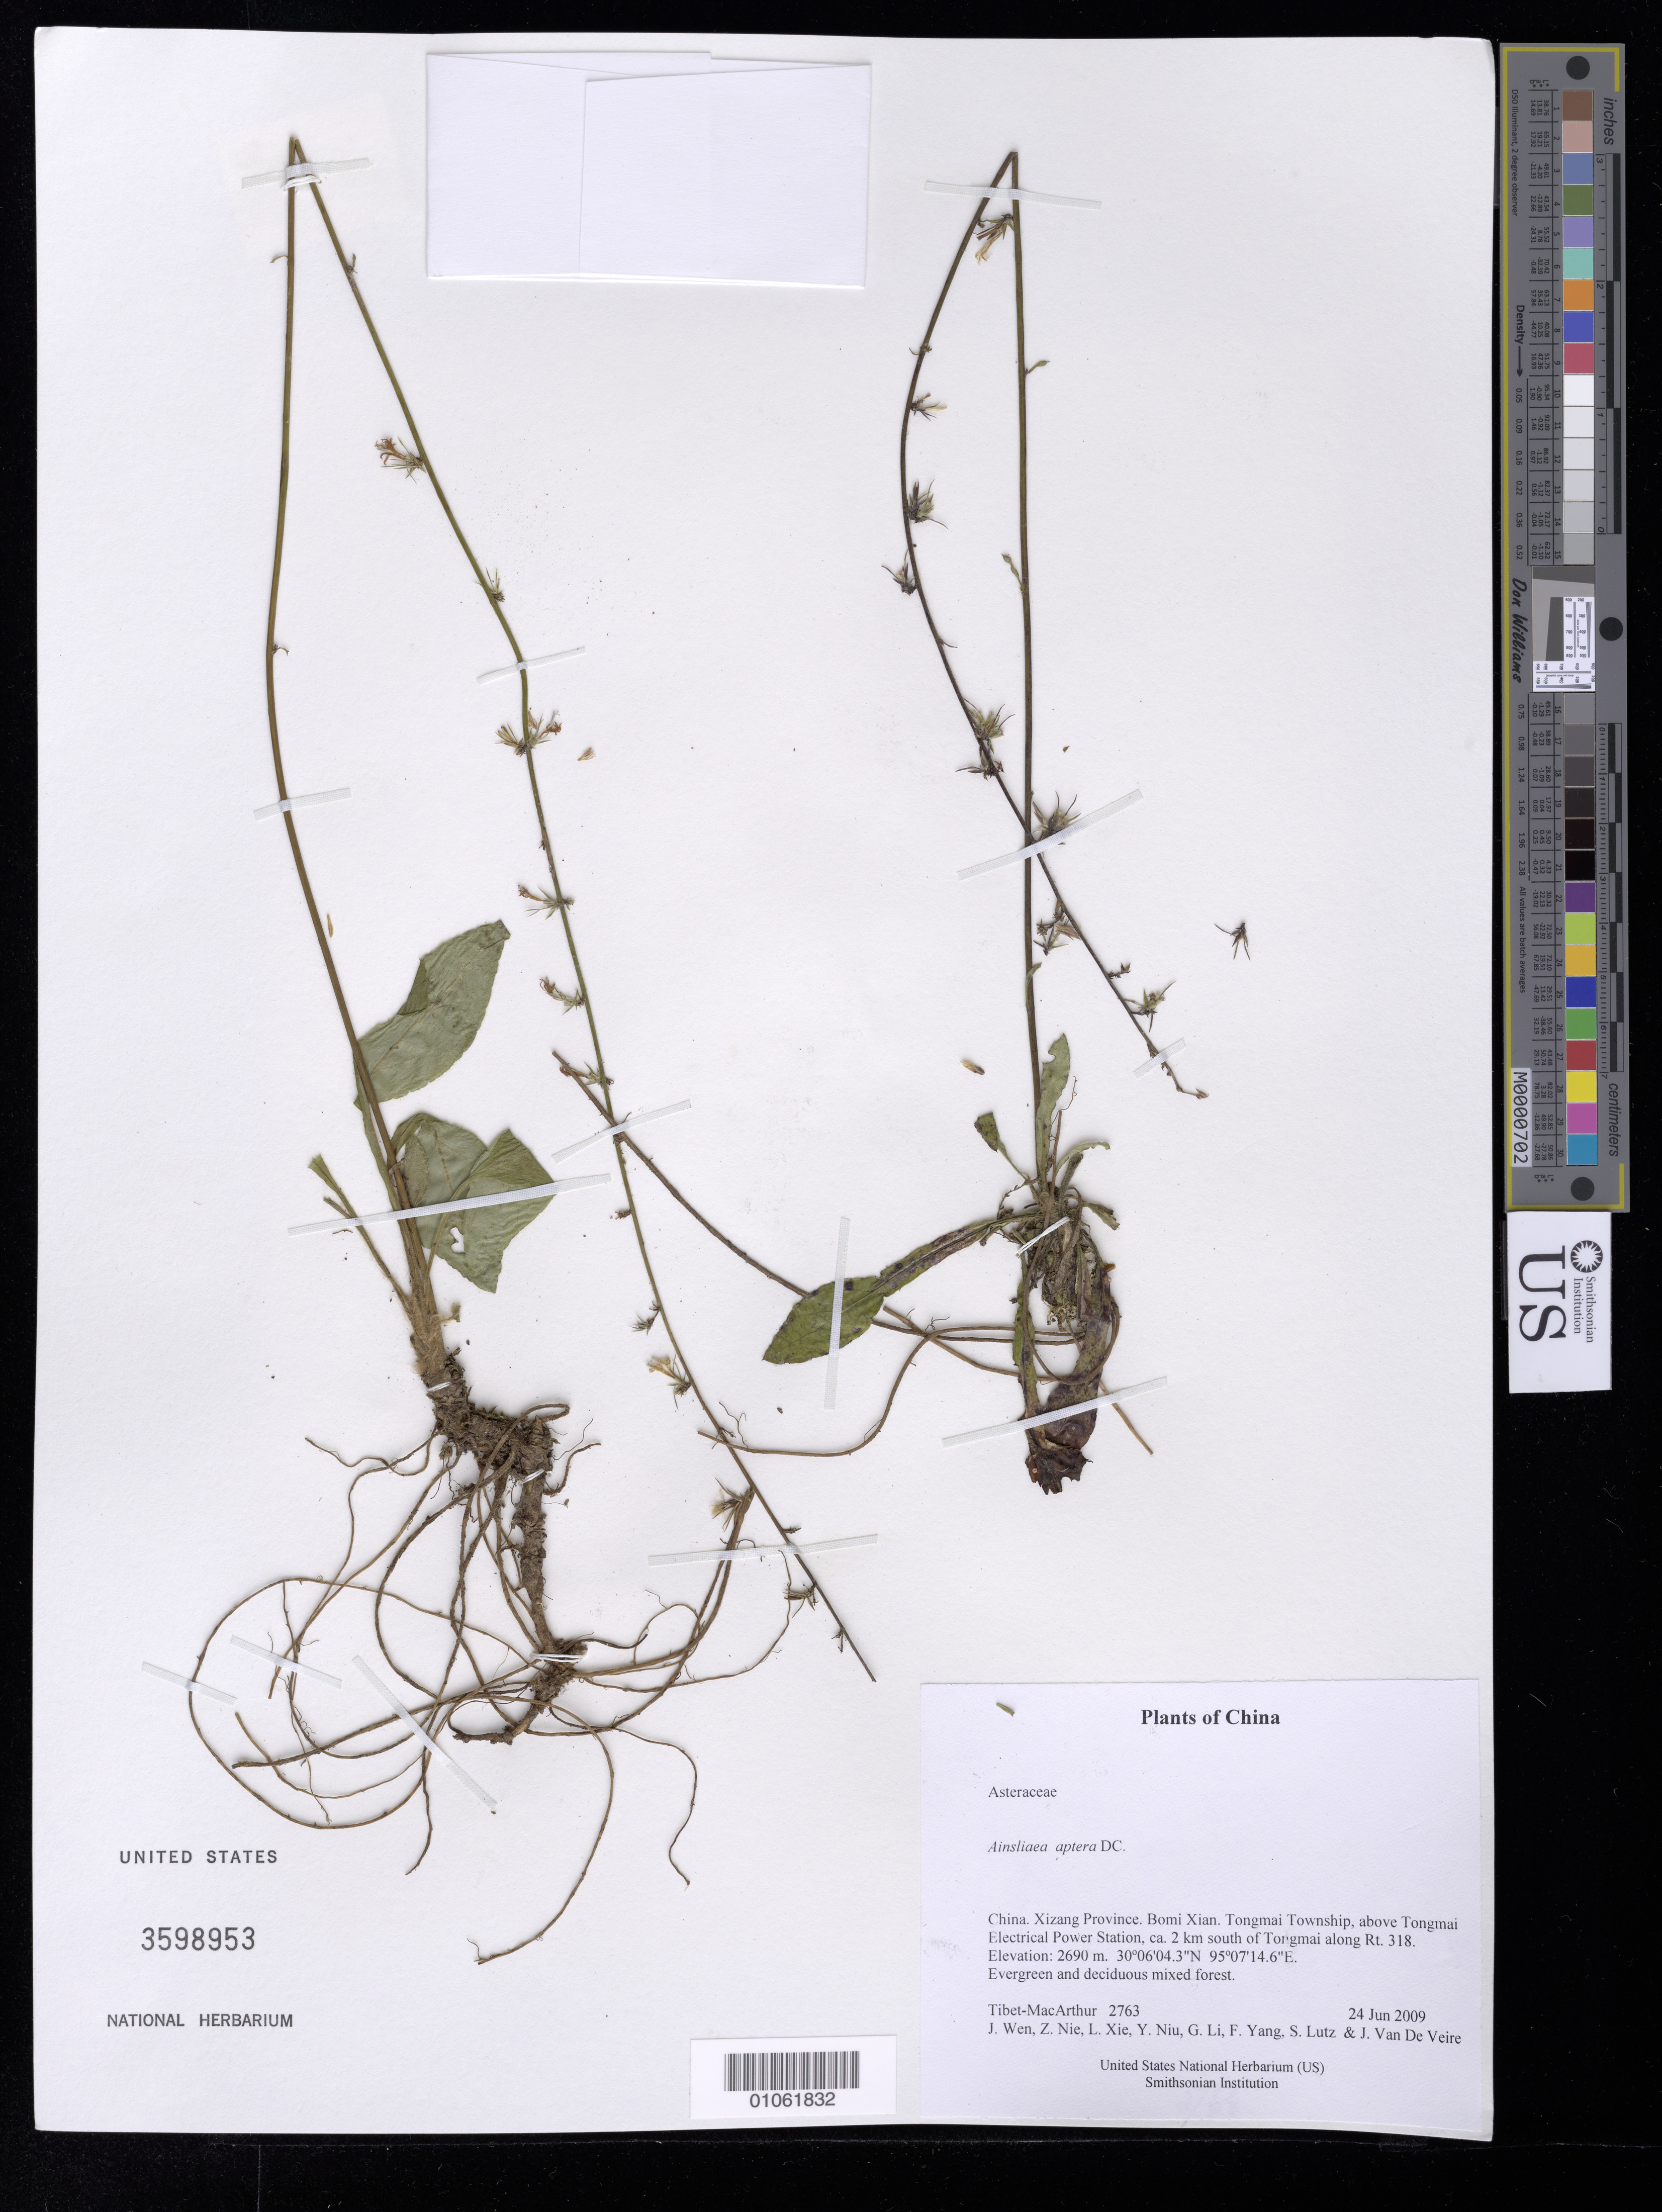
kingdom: Plantae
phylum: Tracheophyta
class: Magnoliopsida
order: Asterales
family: Asteraceae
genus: Ainsliaea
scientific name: Ainsliaea aptera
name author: DC.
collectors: Tibet-MacArthur, J. Wen, Z. Nie, L. Xie, Y. Niu, G. Li, F. Yang, S. Lutz & J. Van De Veire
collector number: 2763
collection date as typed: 24 Jun 2009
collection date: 2009-06-24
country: China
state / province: Xizang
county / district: Bomi Xian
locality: Tongmai Township, above Tongmai Electrical Power Station, ca. 2 km south of Tongmai along Rt. 318.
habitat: Evergreen and deciduous mixed forest.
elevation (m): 2690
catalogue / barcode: US 3598953